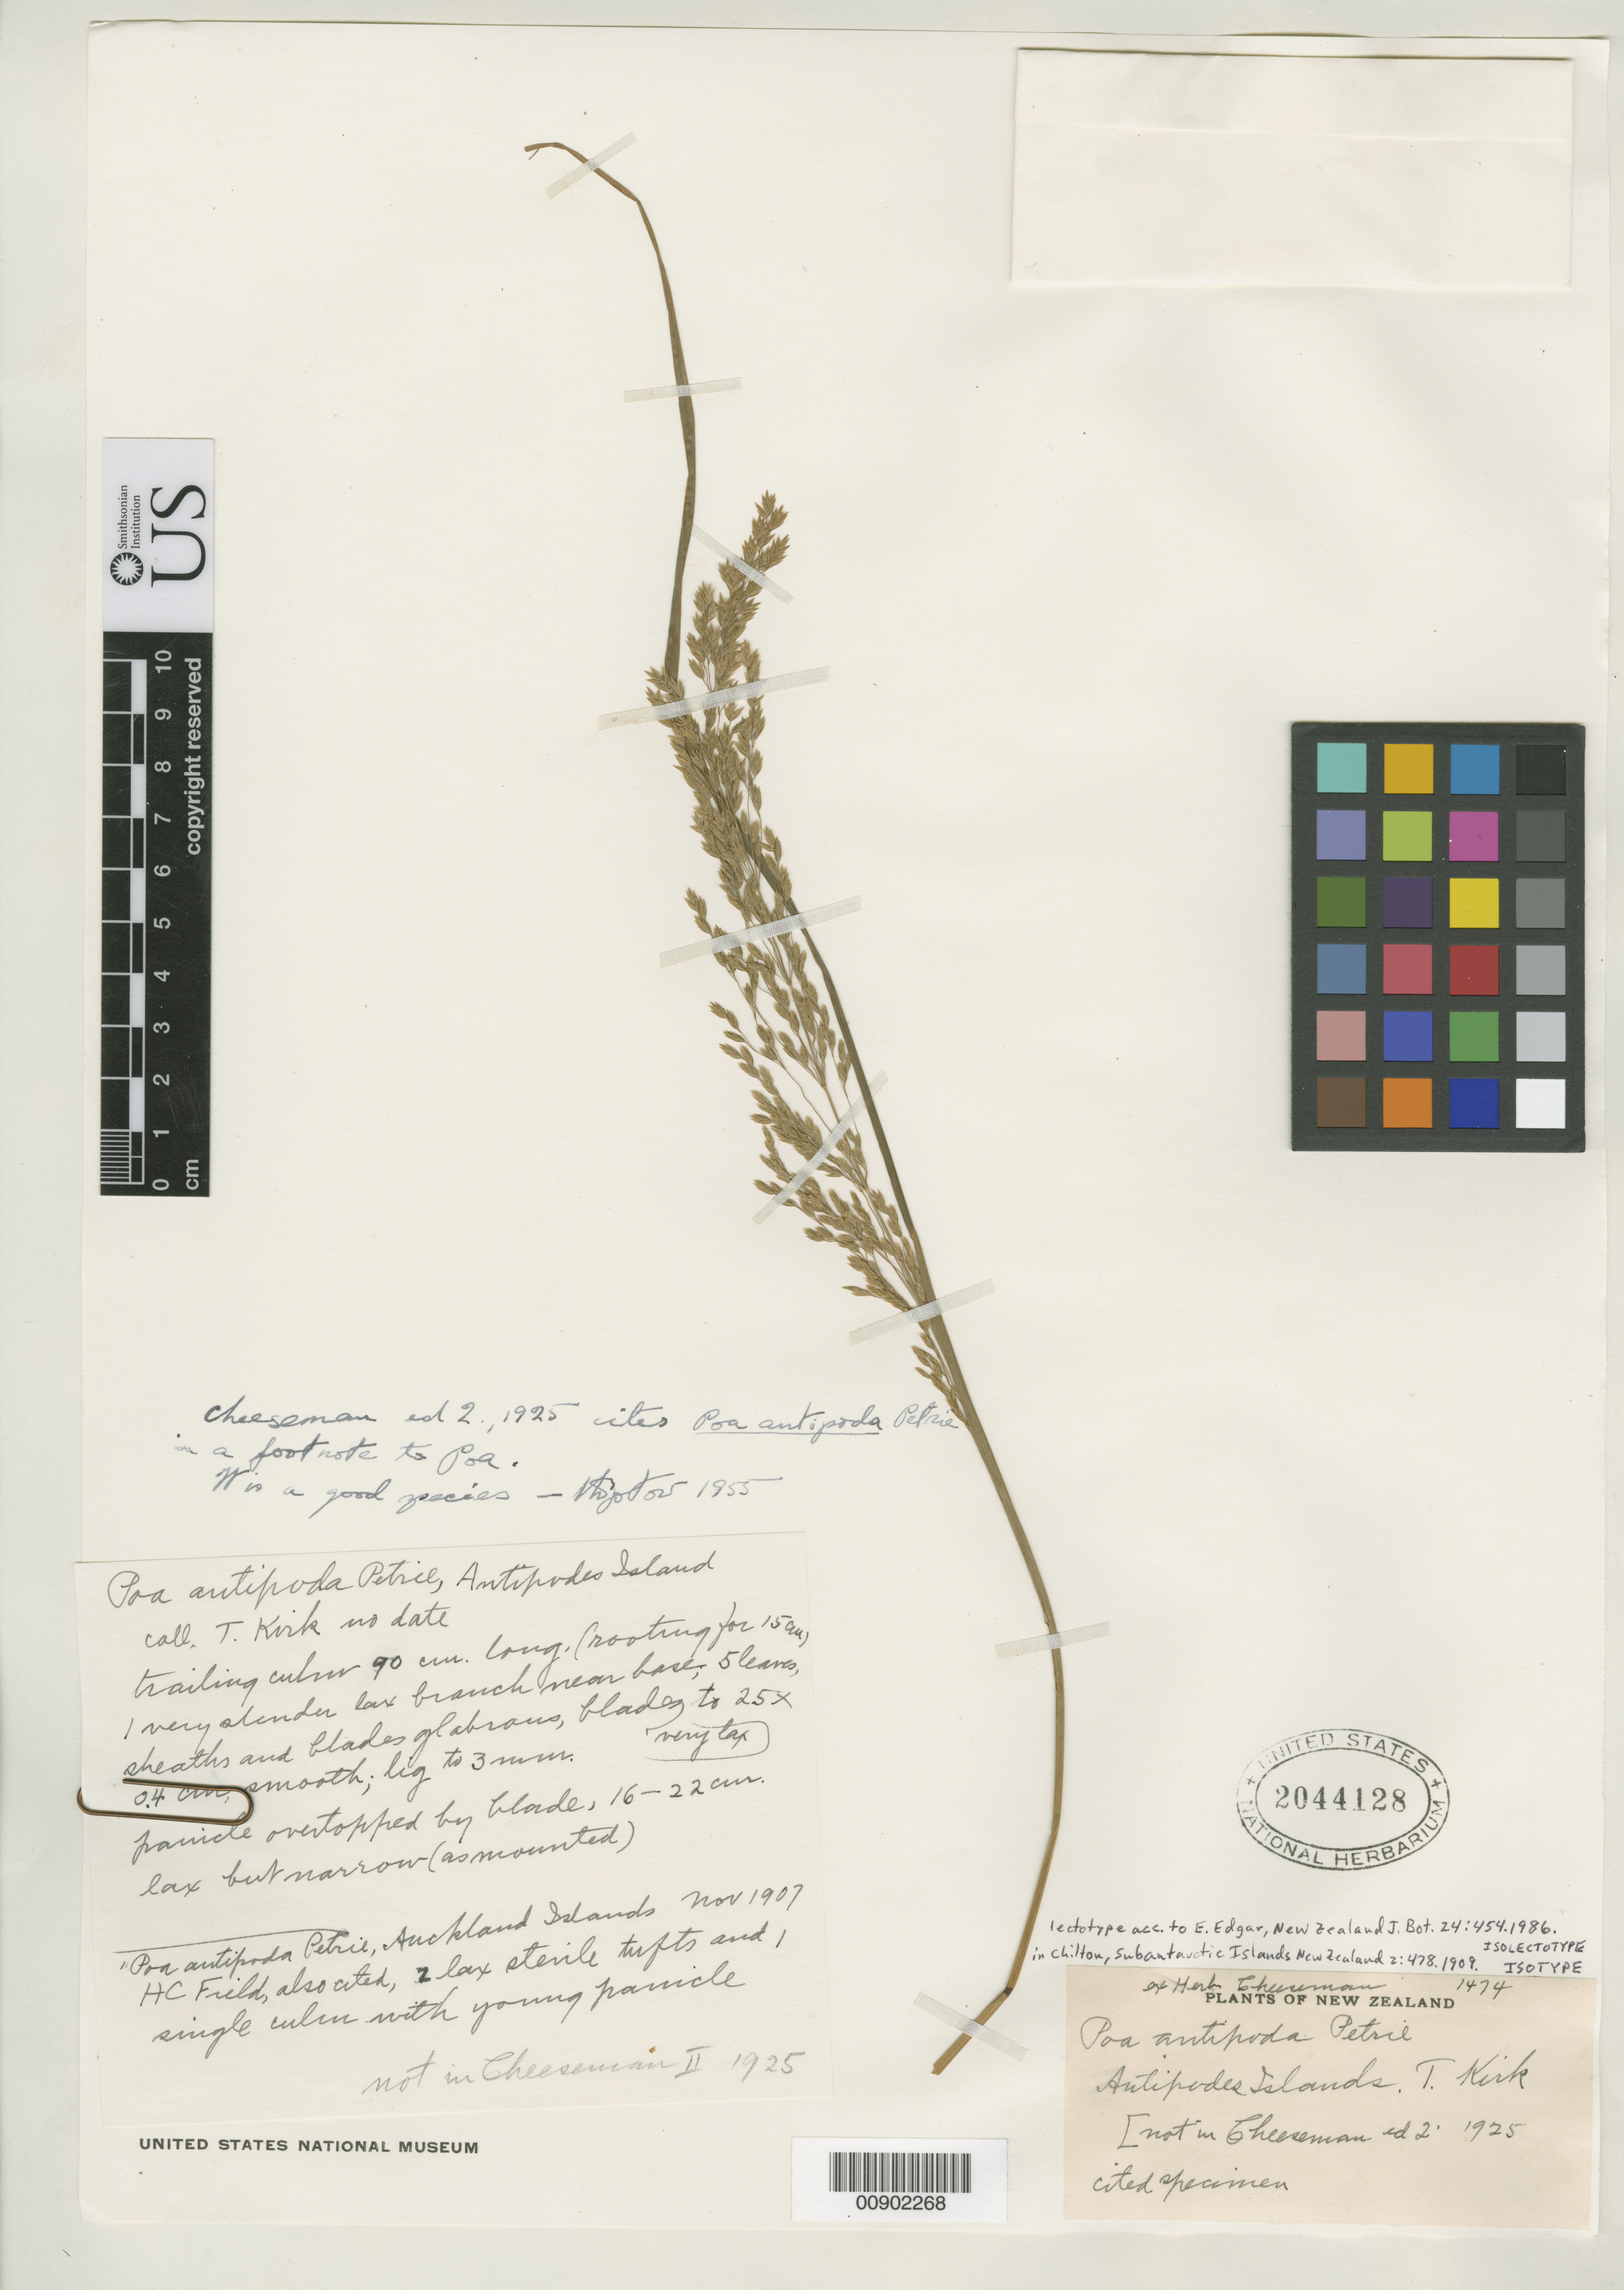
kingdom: Plantae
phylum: Tracheophyta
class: Liliopsida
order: Poales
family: Poaceae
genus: Poa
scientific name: Poa antipoda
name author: Petrie in Chilton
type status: Isolectotype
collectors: T. Kirk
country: New Zealand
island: Antipodes Islands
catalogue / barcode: US 2044128